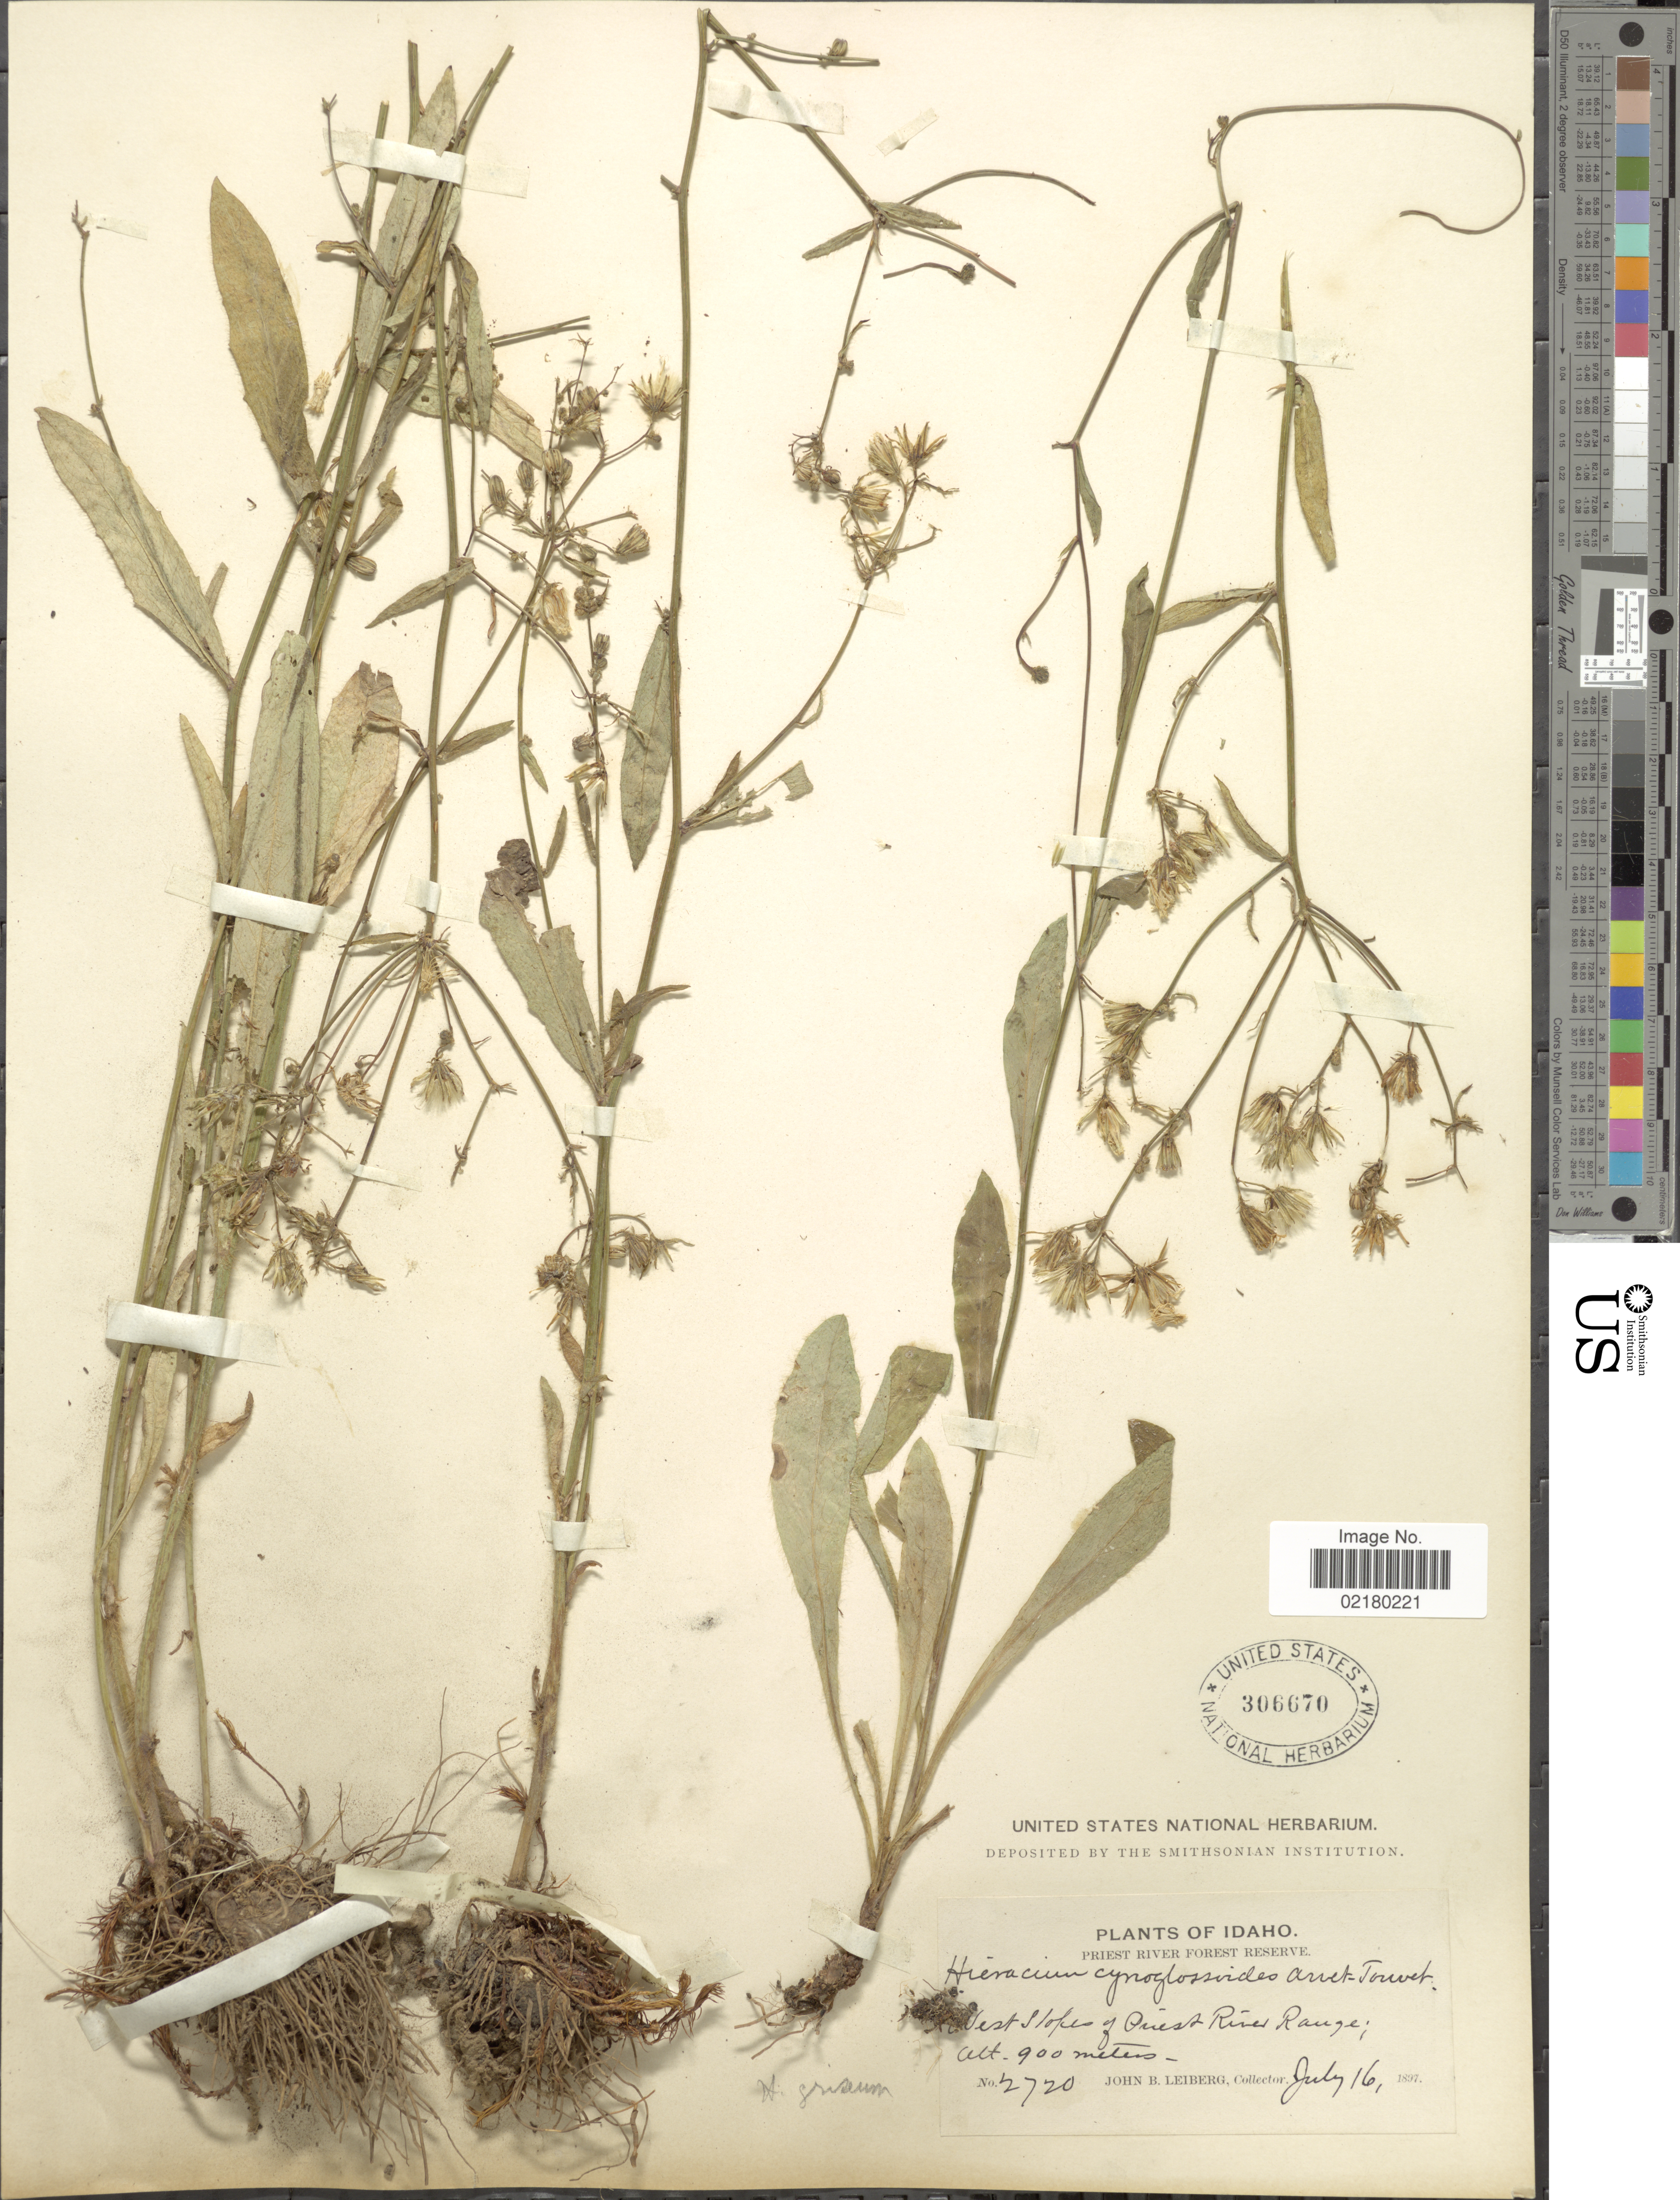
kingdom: Plantae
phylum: Tracheophyta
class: Magnoliopsida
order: Asterales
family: Asteraceae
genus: Hieracium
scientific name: Hieracium griseum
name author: Rydb.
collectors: J. B. Leiberg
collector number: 2720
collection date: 1897-07-16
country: United States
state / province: Idaho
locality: Priest River Forest Reserve Range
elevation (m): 900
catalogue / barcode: US 306670